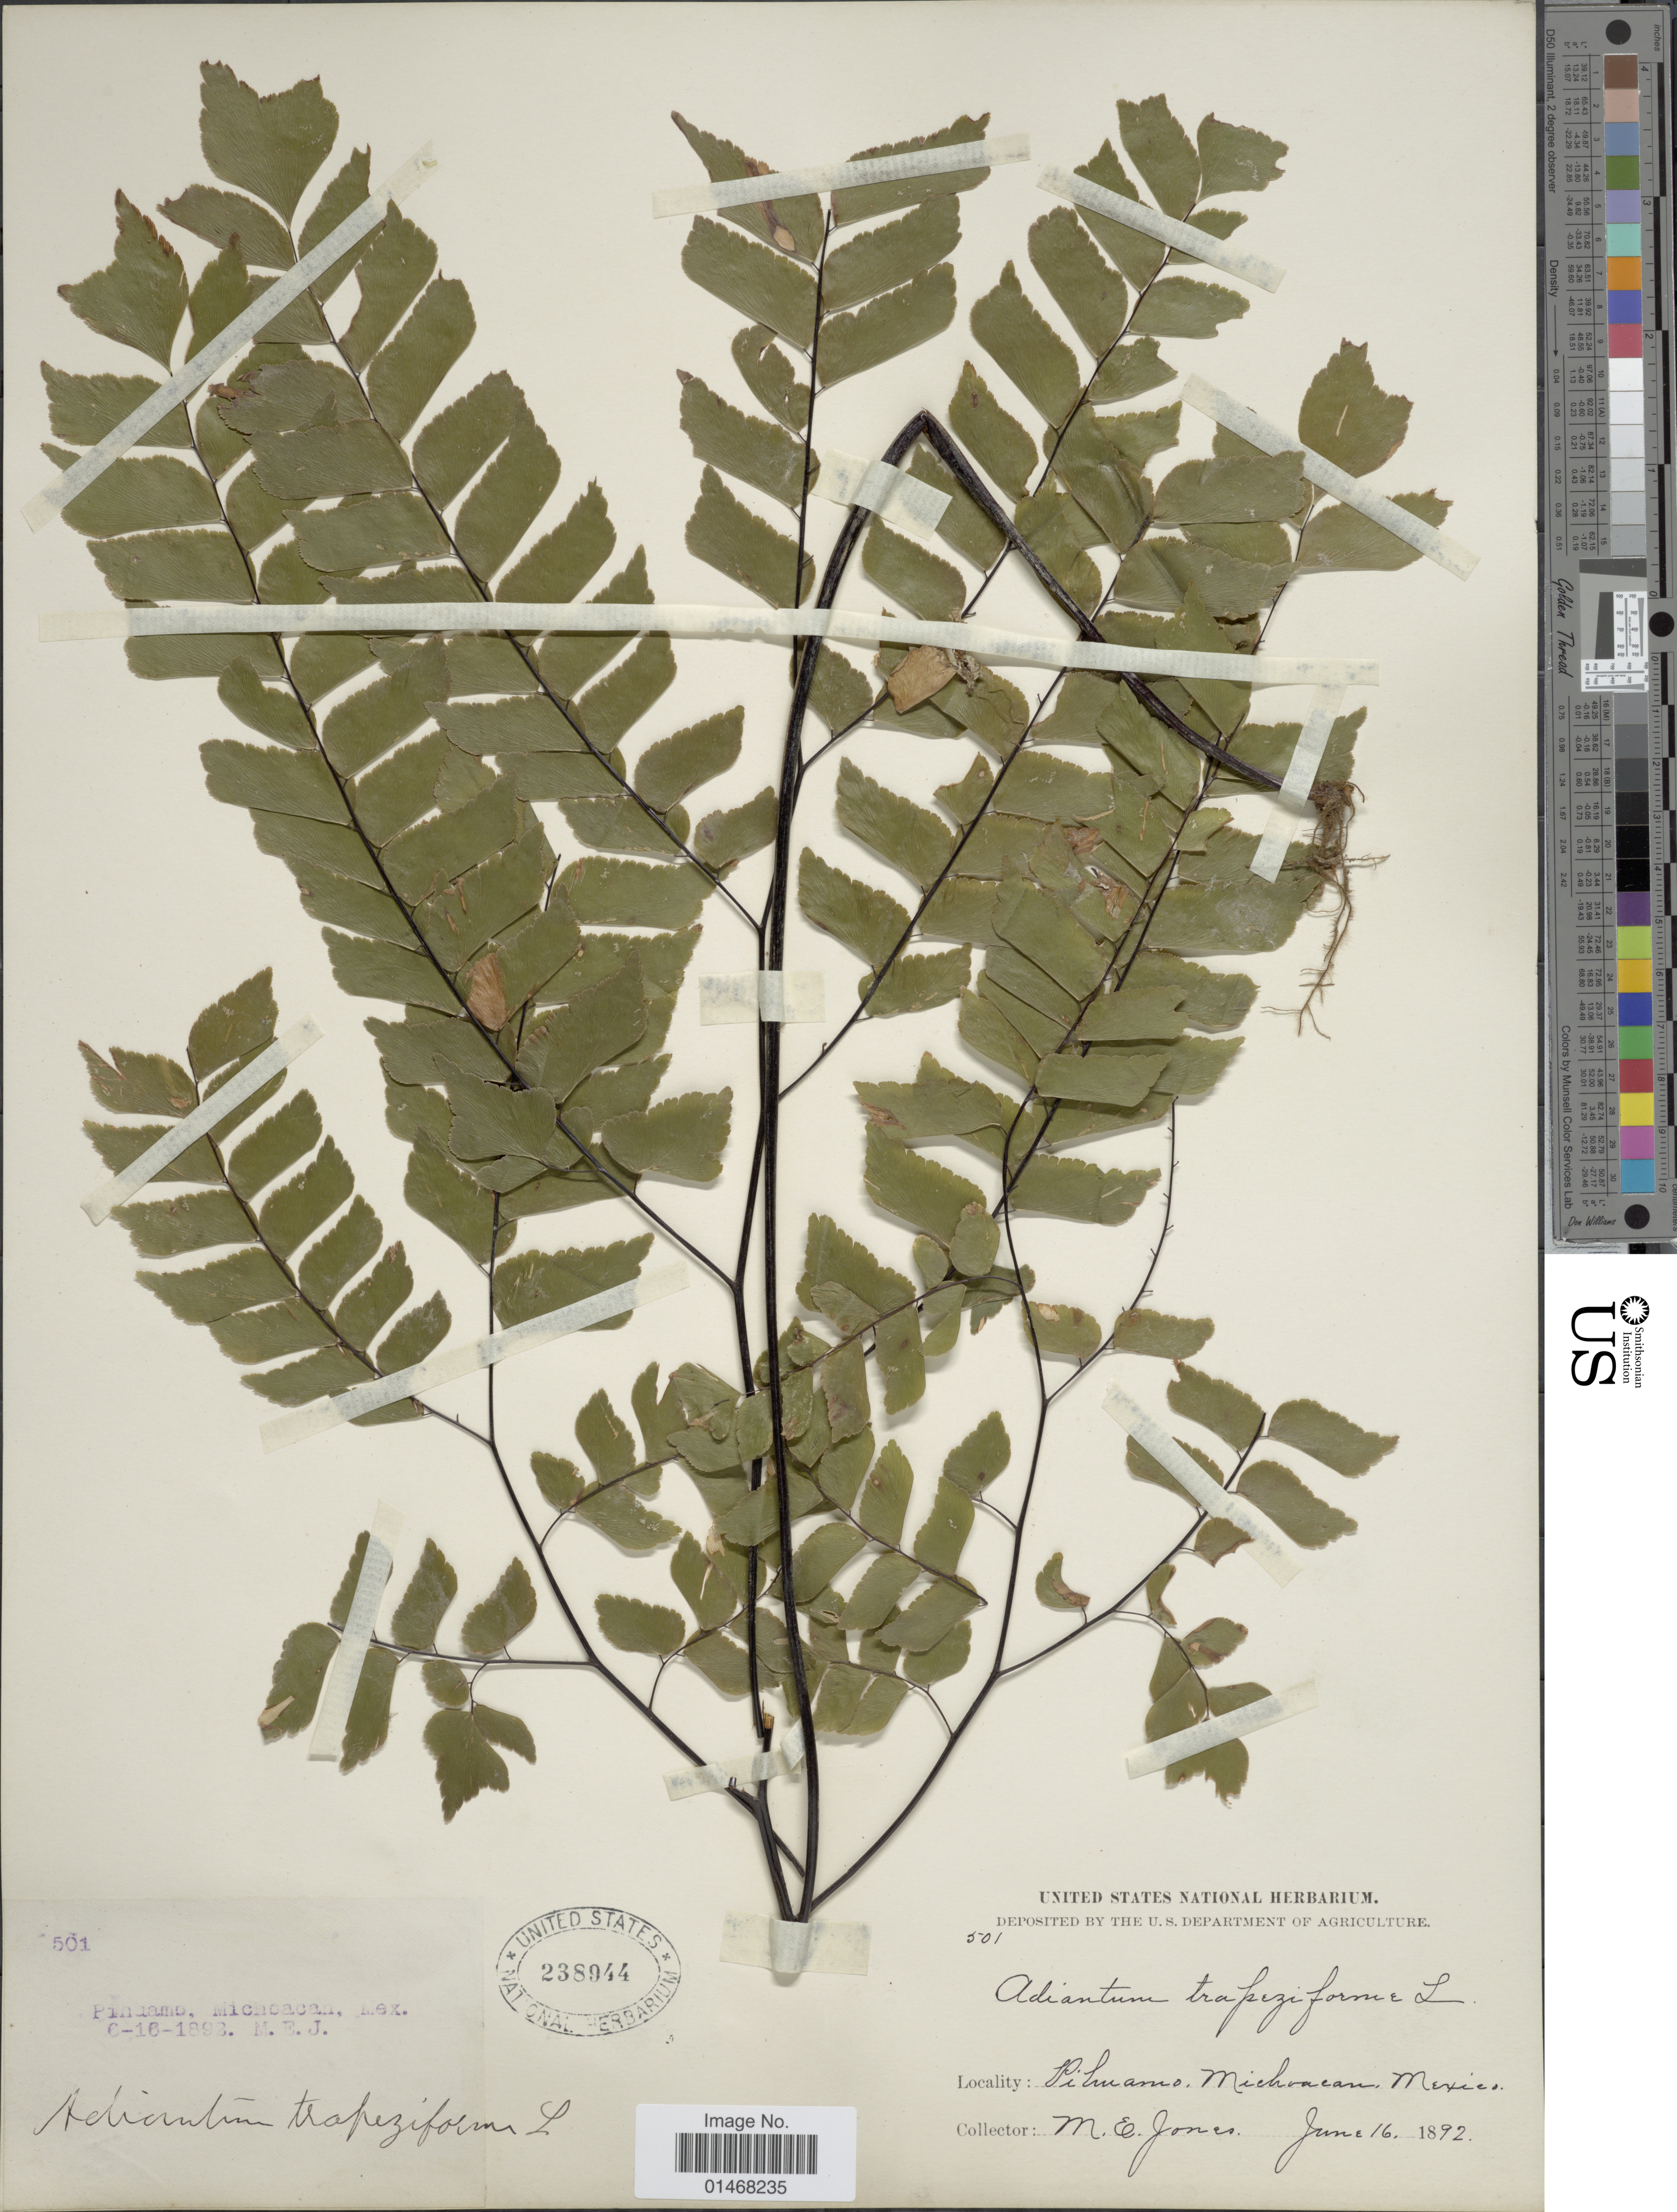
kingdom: Plantae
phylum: Tracheophyta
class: Polypodiopsida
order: Polypodiales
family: Pteridaceae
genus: Adiantum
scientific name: Adiantum trapeziforme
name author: L.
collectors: M. E. Jones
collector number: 501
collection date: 1892-06-16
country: Mexico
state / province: Michoacán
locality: Pinhuamo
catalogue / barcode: US 238944